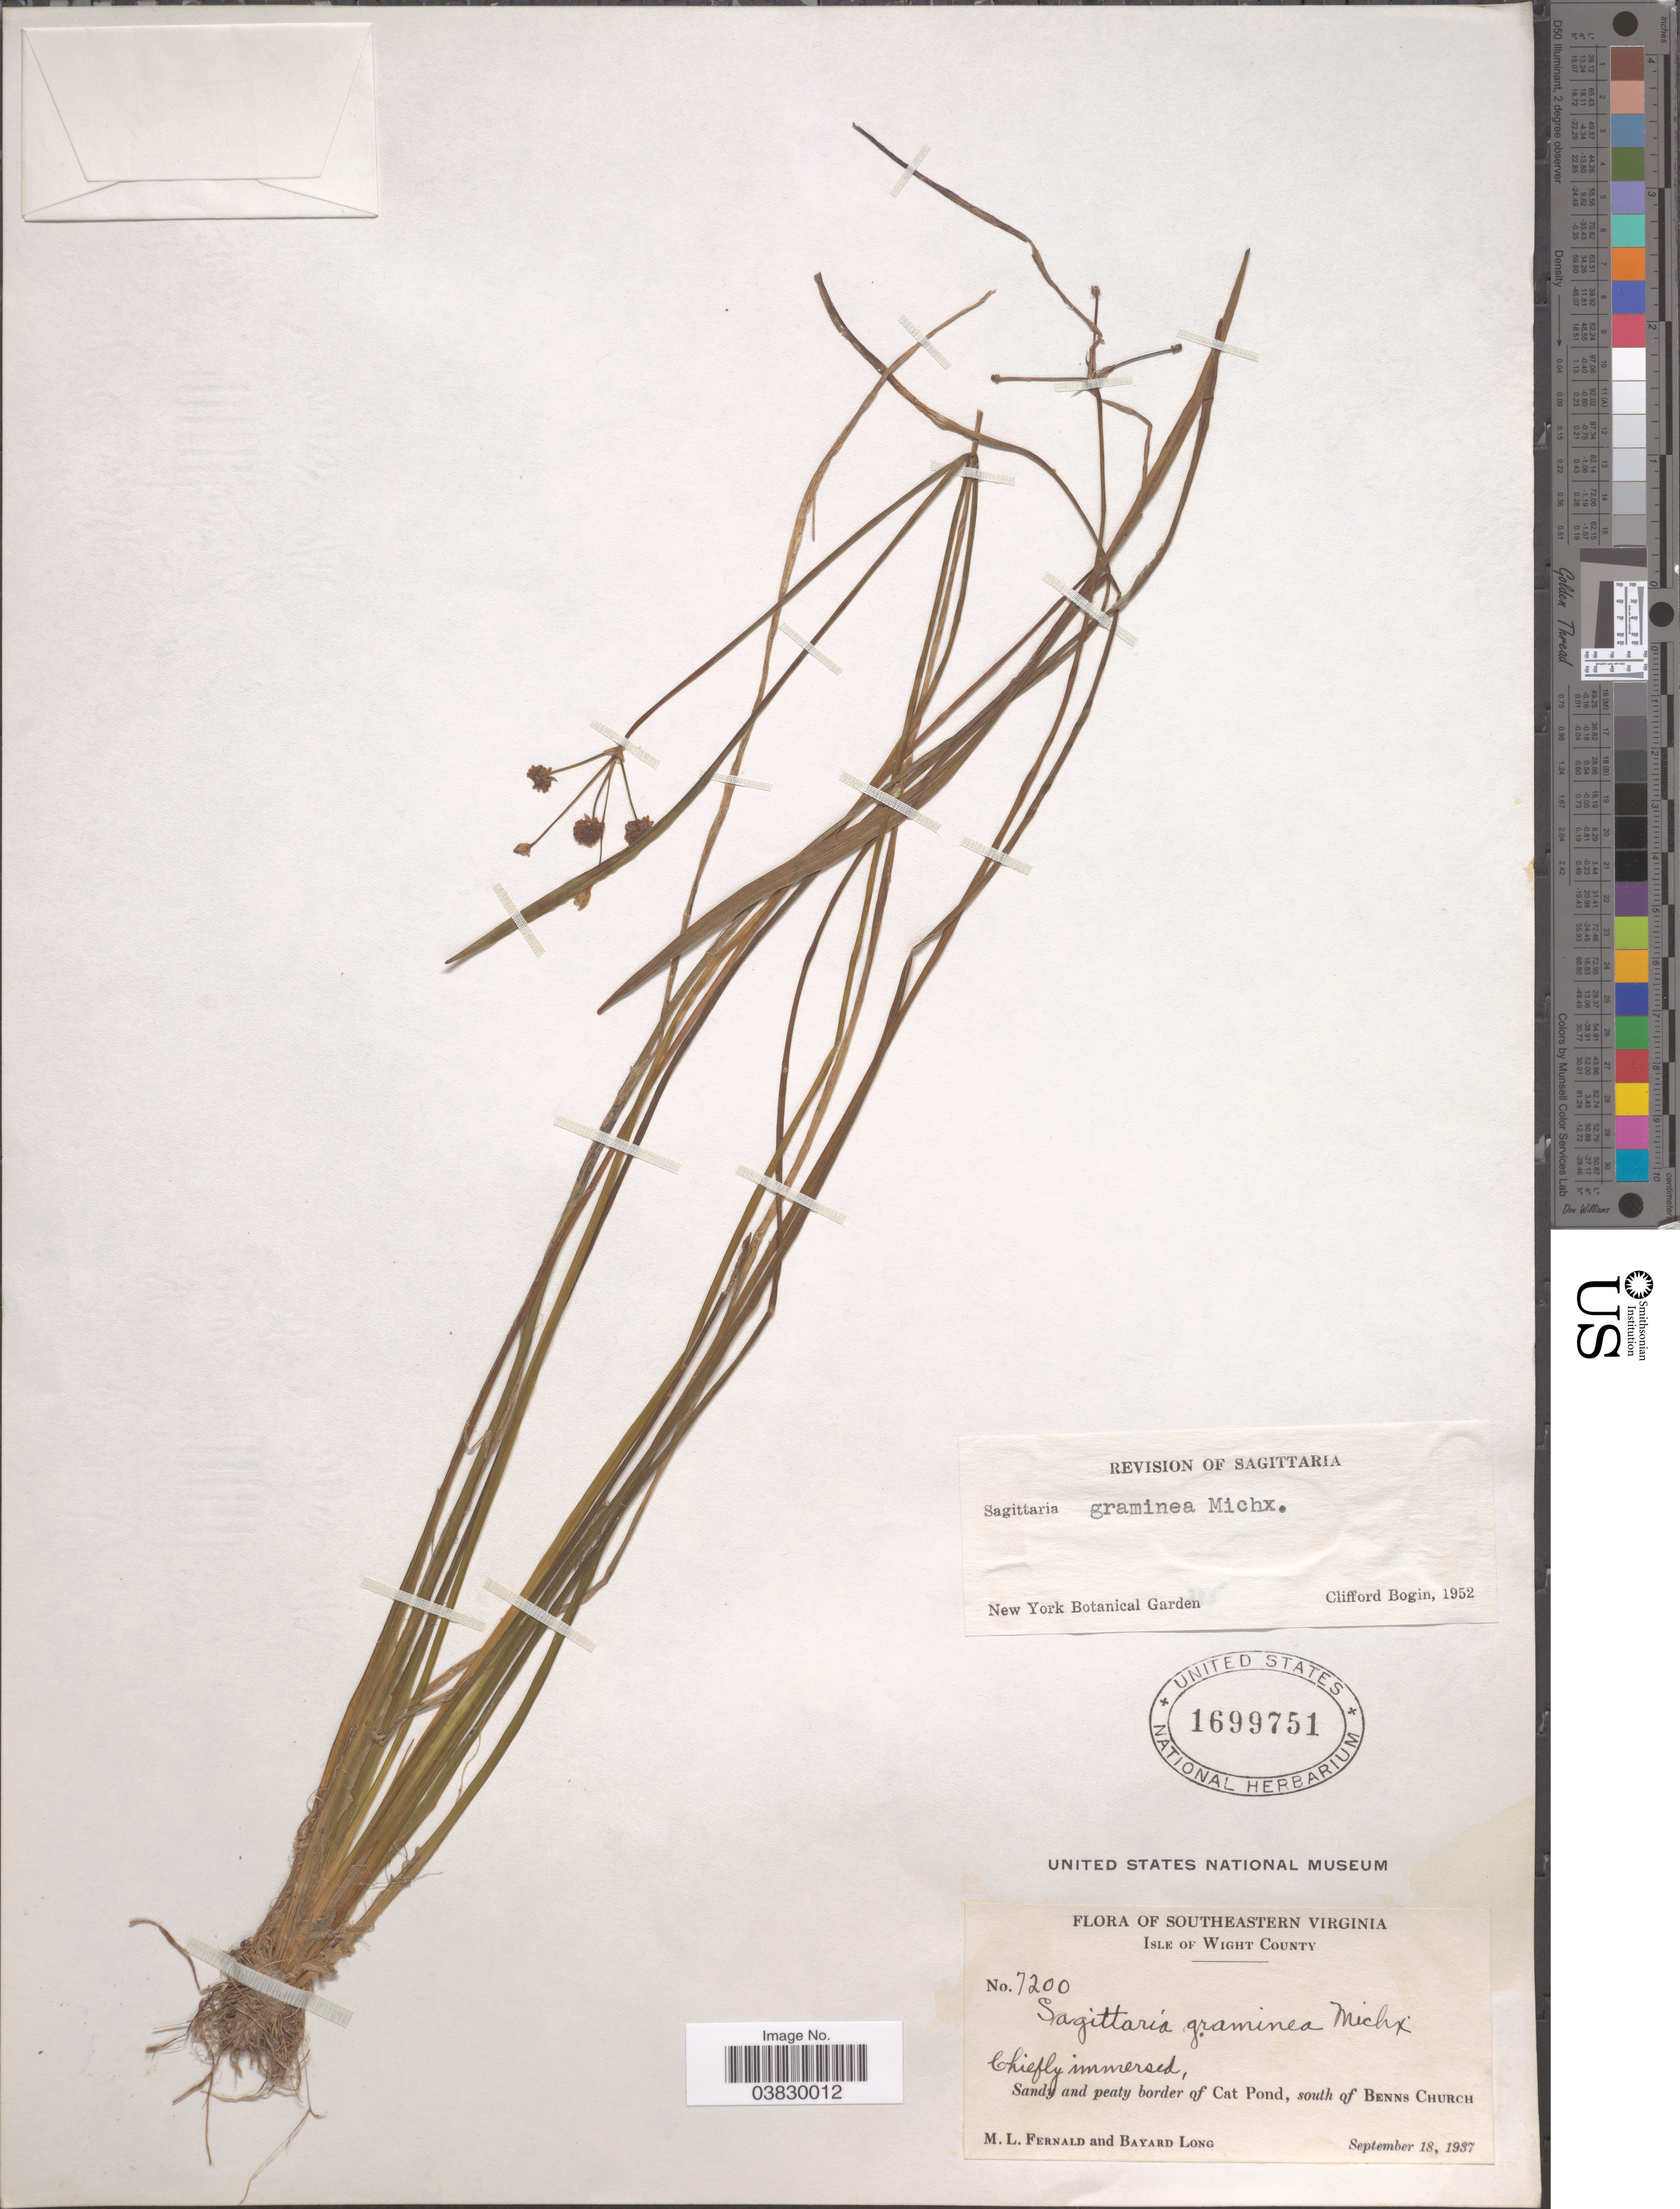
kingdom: Plantae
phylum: Tracheophyta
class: Liliopsida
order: Alismatales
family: Alismataceae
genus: Sagittaria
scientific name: Sagittaria graminea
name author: Michx.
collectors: M. L. Fernald & B. Long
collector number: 7200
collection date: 1937-09-18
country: United States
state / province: Virginia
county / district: Isle of Wight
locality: Southeastern Virginia. Isle of Wight County. Sandy and peaty border of Cat Pond, south of Benns Church.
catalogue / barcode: US 1699751